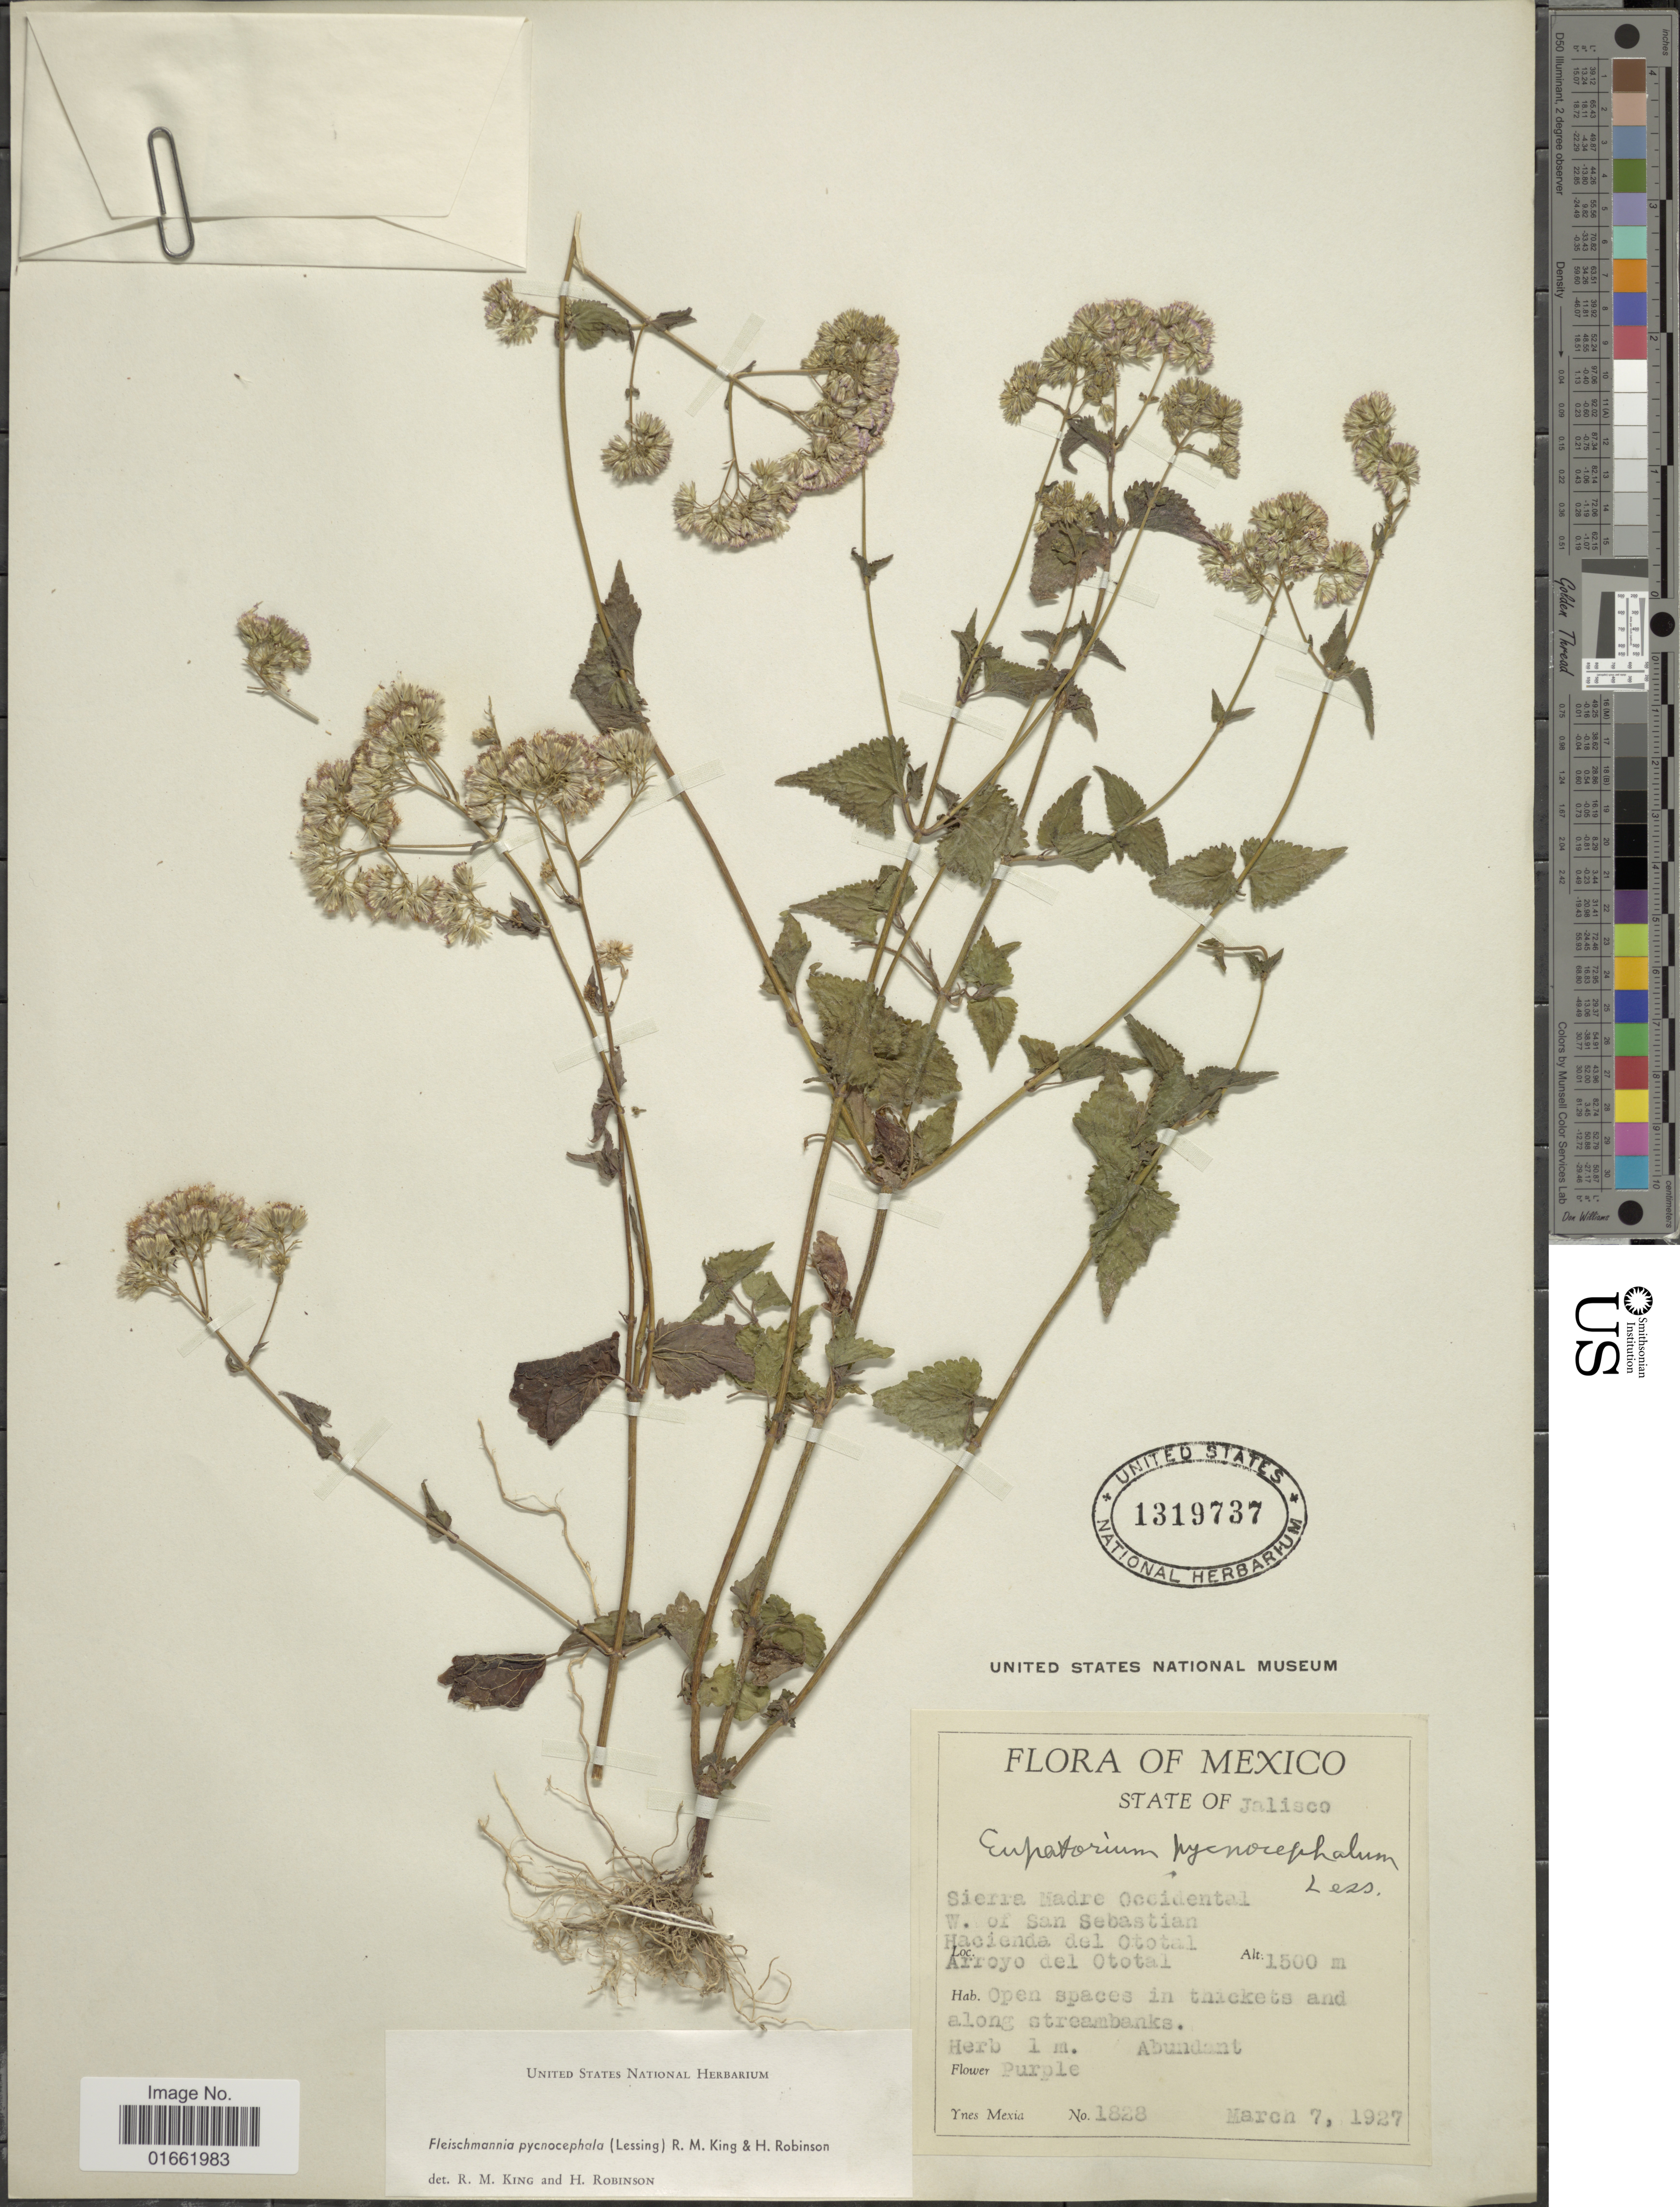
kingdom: Plantae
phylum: Tracheophyta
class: Magnoliopsida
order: Asterales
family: Asteraceae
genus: Fleischmannia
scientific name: Fleischmannia pycnocephala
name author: (Less.) R.M. King & H. Rob.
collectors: Y. Mexia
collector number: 1828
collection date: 1927-03-07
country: Mexico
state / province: Jalisco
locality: State of Jalisco. Sierra Madre Occidental. W. of San Sebastian. Hacienda del Ototal. Arroyo del Ototal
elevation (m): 1500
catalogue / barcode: US 1319737